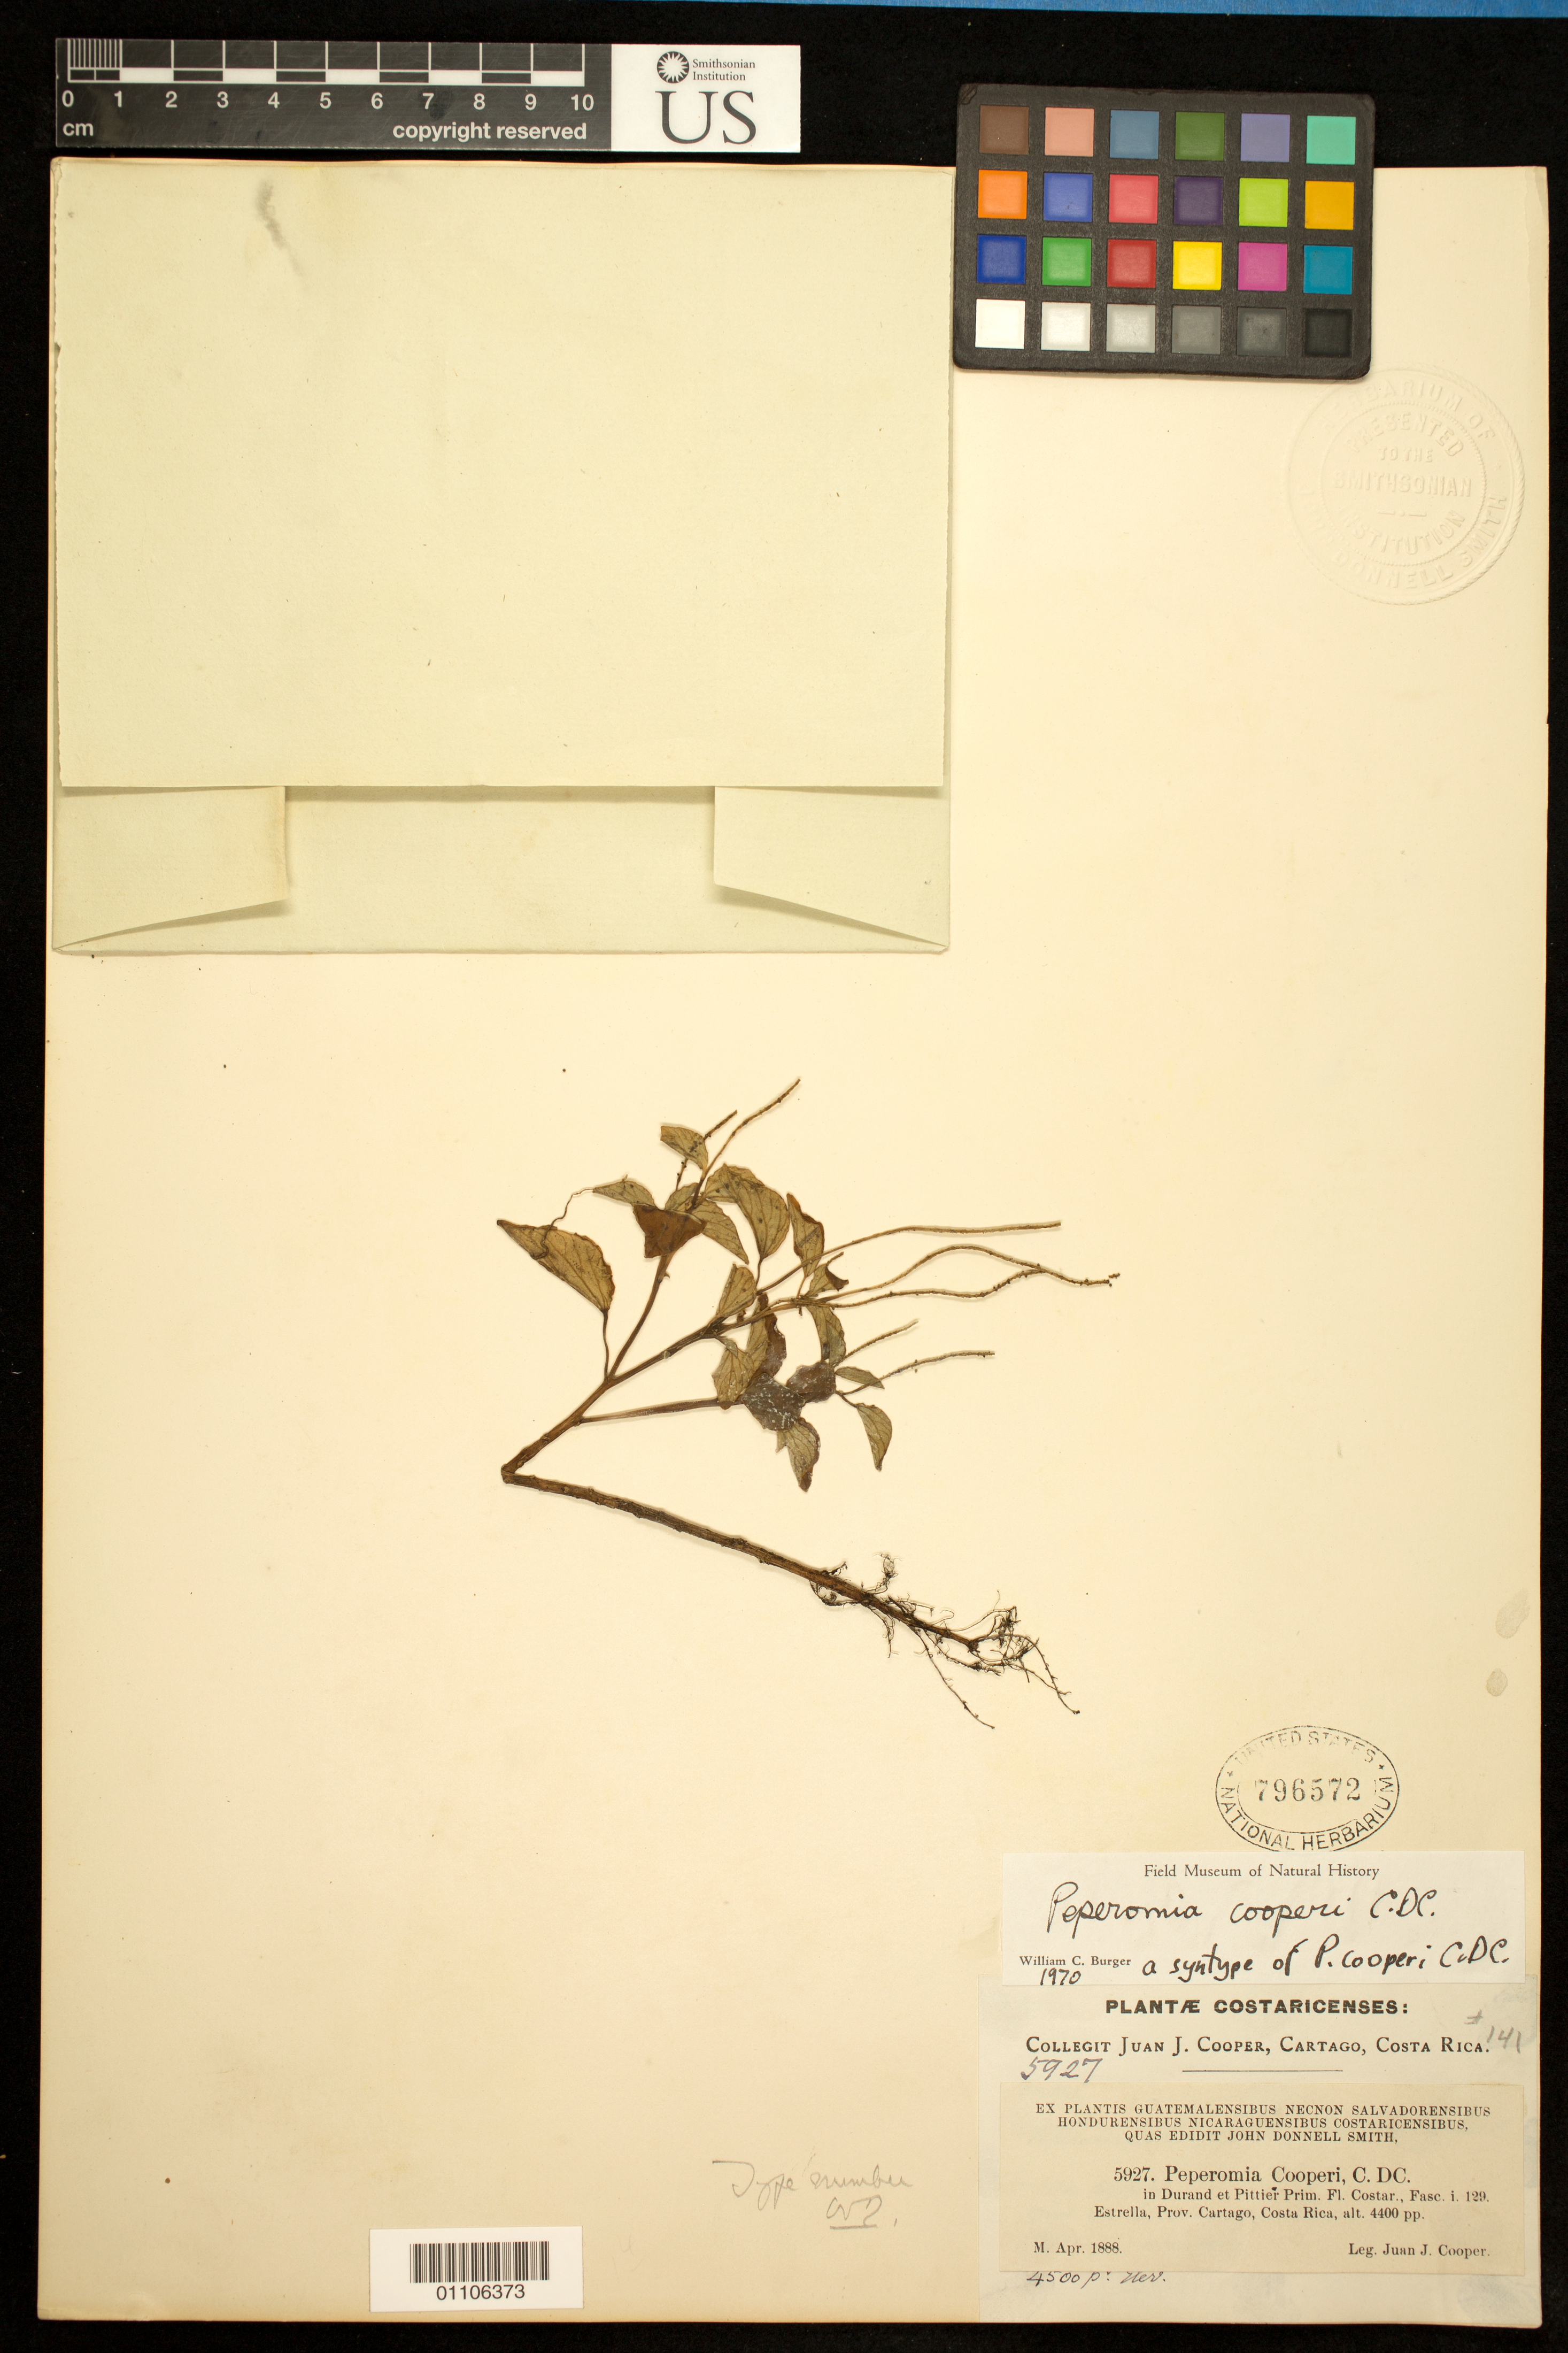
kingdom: Plantae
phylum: Tracheophyta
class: Magnoliopsida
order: Piperales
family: Piperaceae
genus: Peperomia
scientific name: Peperomia cooperi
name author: C. DC.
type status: Syntype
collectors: J. J. Cooper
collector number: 141 [Donn. Sm. 5927]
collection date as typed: Apr 1888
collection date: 1888-04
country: Costa Rica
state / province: Cartago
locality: Estrella, Prov. Cartago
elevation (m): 1341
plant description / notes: Specimen ex John Donnell Smith herbarium. Specimen bears original Cooper label with Donnell Smith label pasted over; Cooper collections (apparently both 141 & 192) were re-numbered by Donnell Smith as his 5927.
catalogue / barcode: US 796572